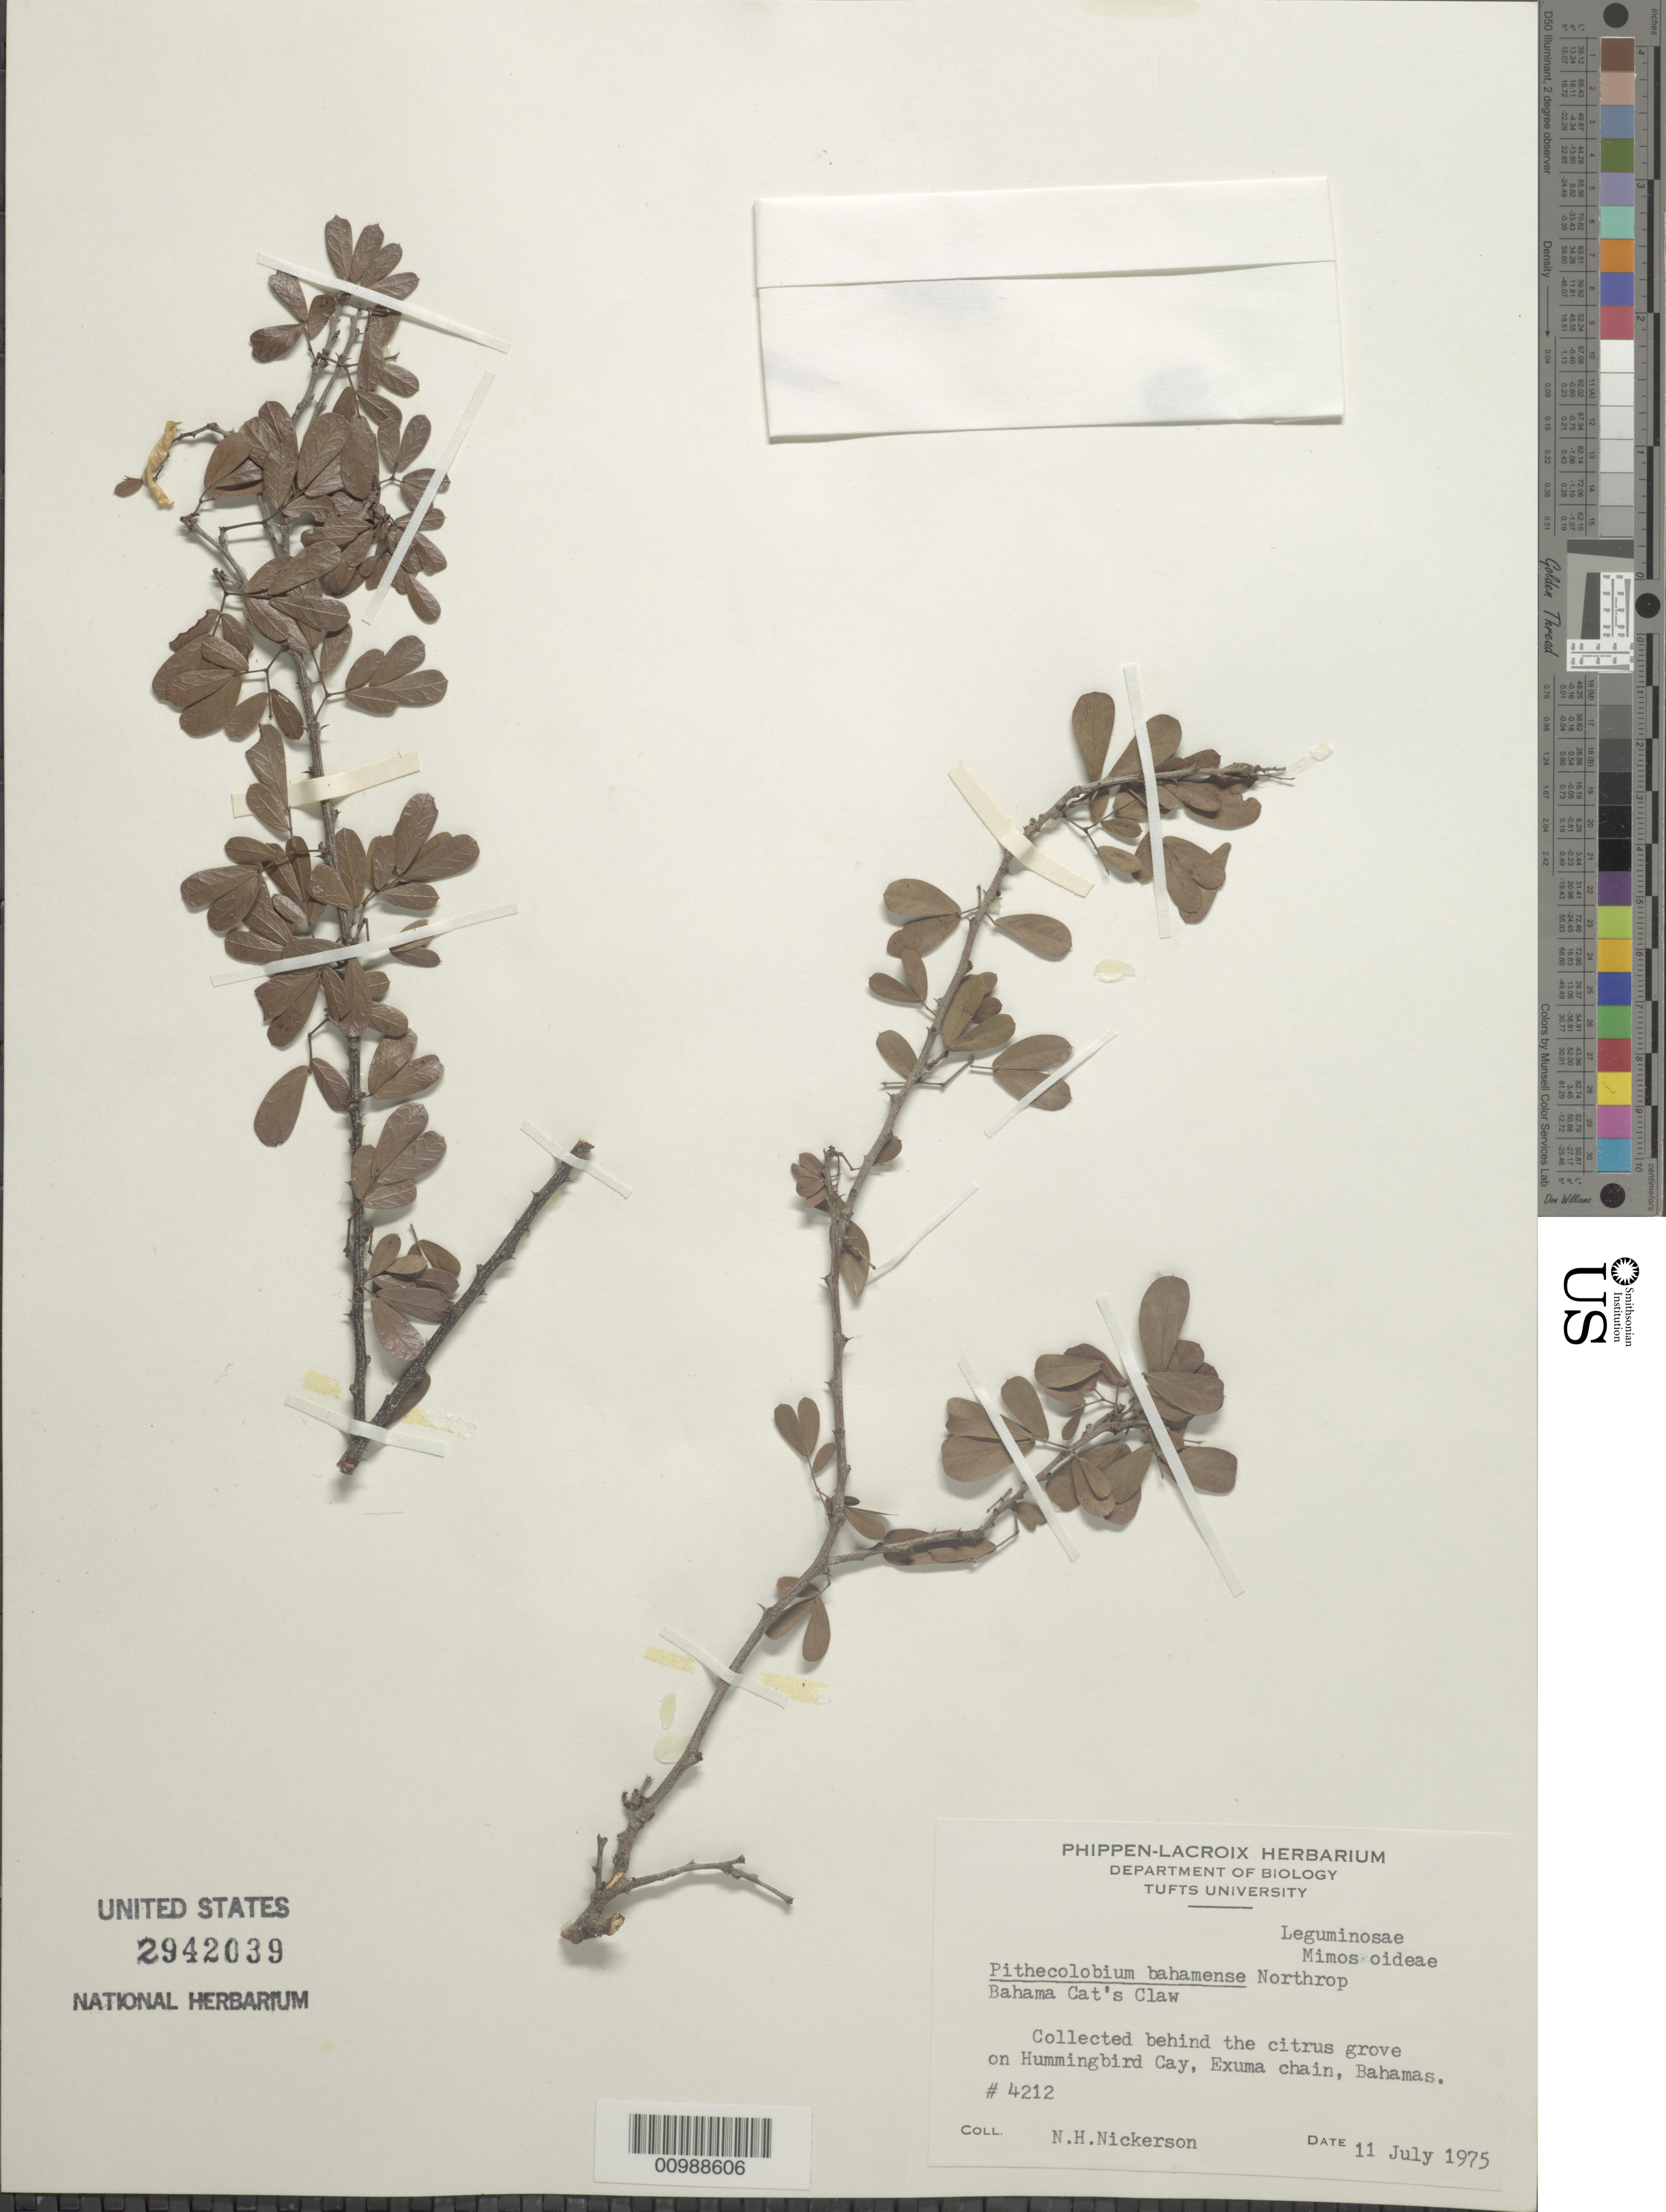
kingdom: Plantae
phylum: Tracheophyta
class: Magnoliopsida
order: Fabales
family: Fabaceae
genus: Pithecellobium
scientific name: Pithecellobium bahamense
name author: Northr.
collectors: N. Nickerson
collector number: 4212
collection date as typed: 11 Jul 1975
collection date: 1975-07-11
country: Bahamas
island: Exuma Chain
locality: Exuma Chain; Hummingbird Cay, behind the citrus grove.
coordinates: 0 N, 0 E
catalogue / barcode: US 2942039